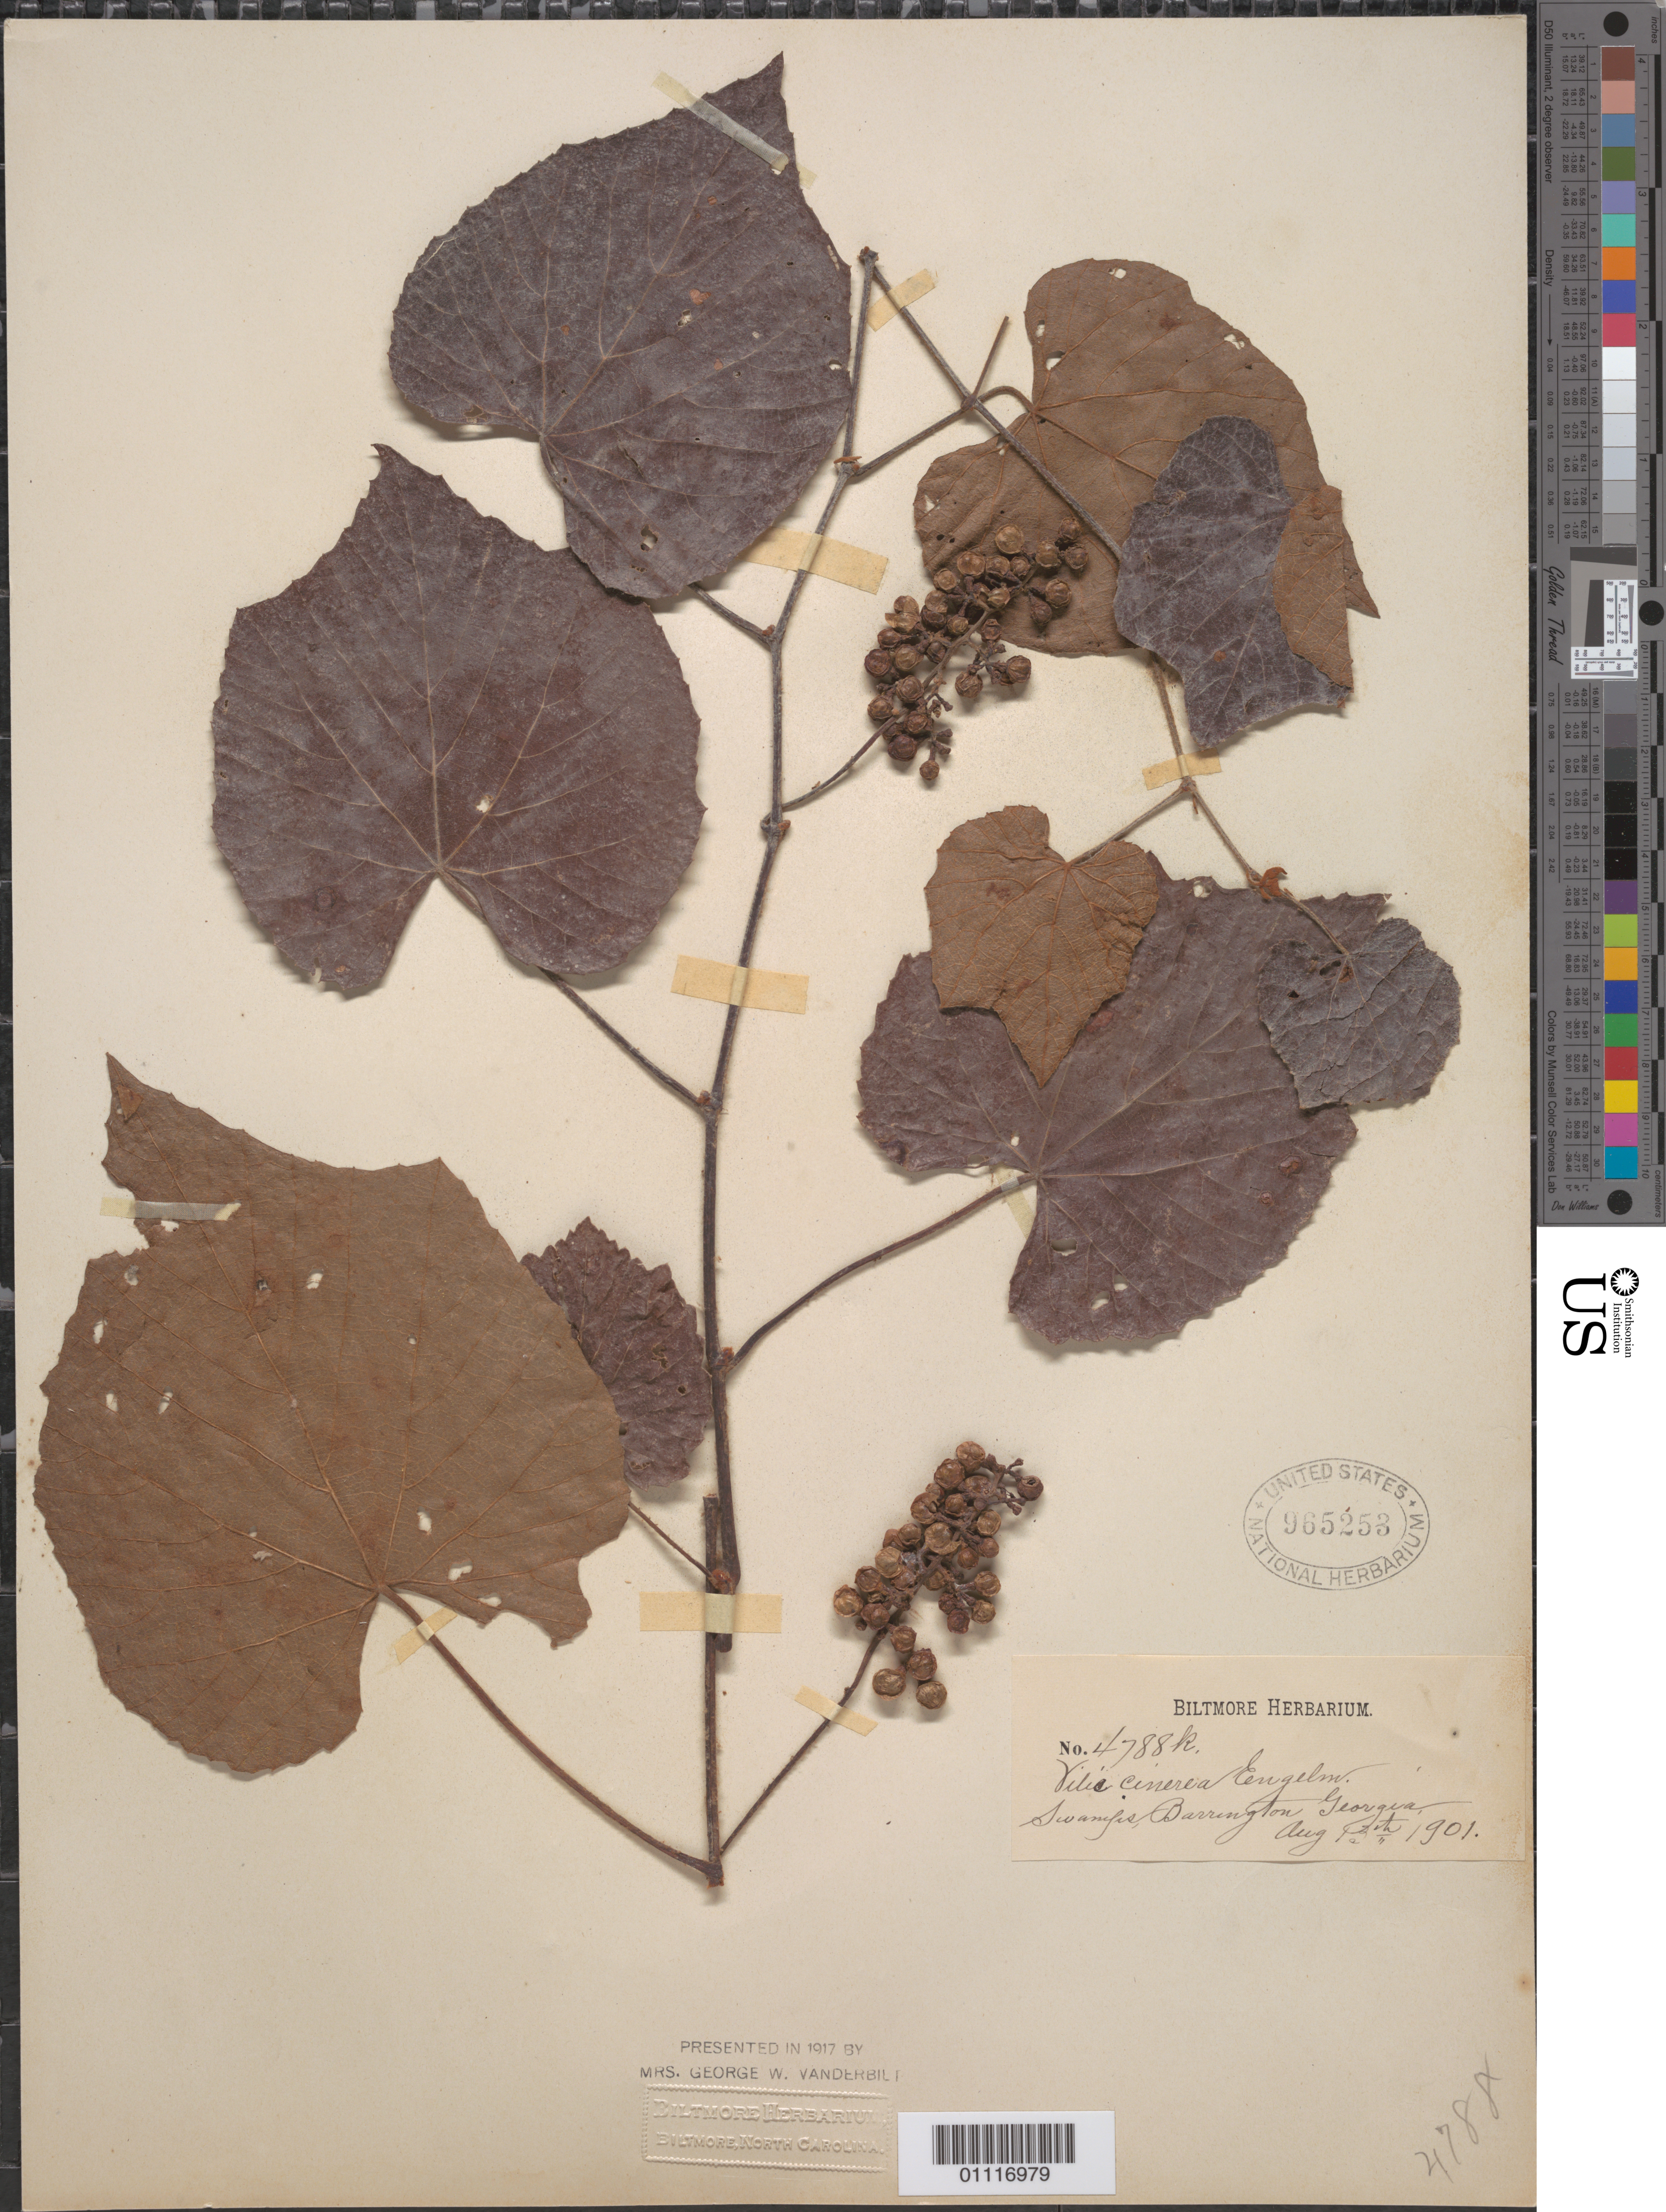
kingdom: Plantae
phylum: Tracheophyta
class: Magnoliopsida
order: Vitales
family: Vitaceae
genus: Vitis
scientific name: Vitis cinerea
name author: (Engelm.) Millardet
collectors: ex herb. Biltmore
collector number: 4788k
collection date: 1901-08-12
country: United States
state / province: Georgia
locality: Swangas, Barrington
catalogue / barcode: US 965253